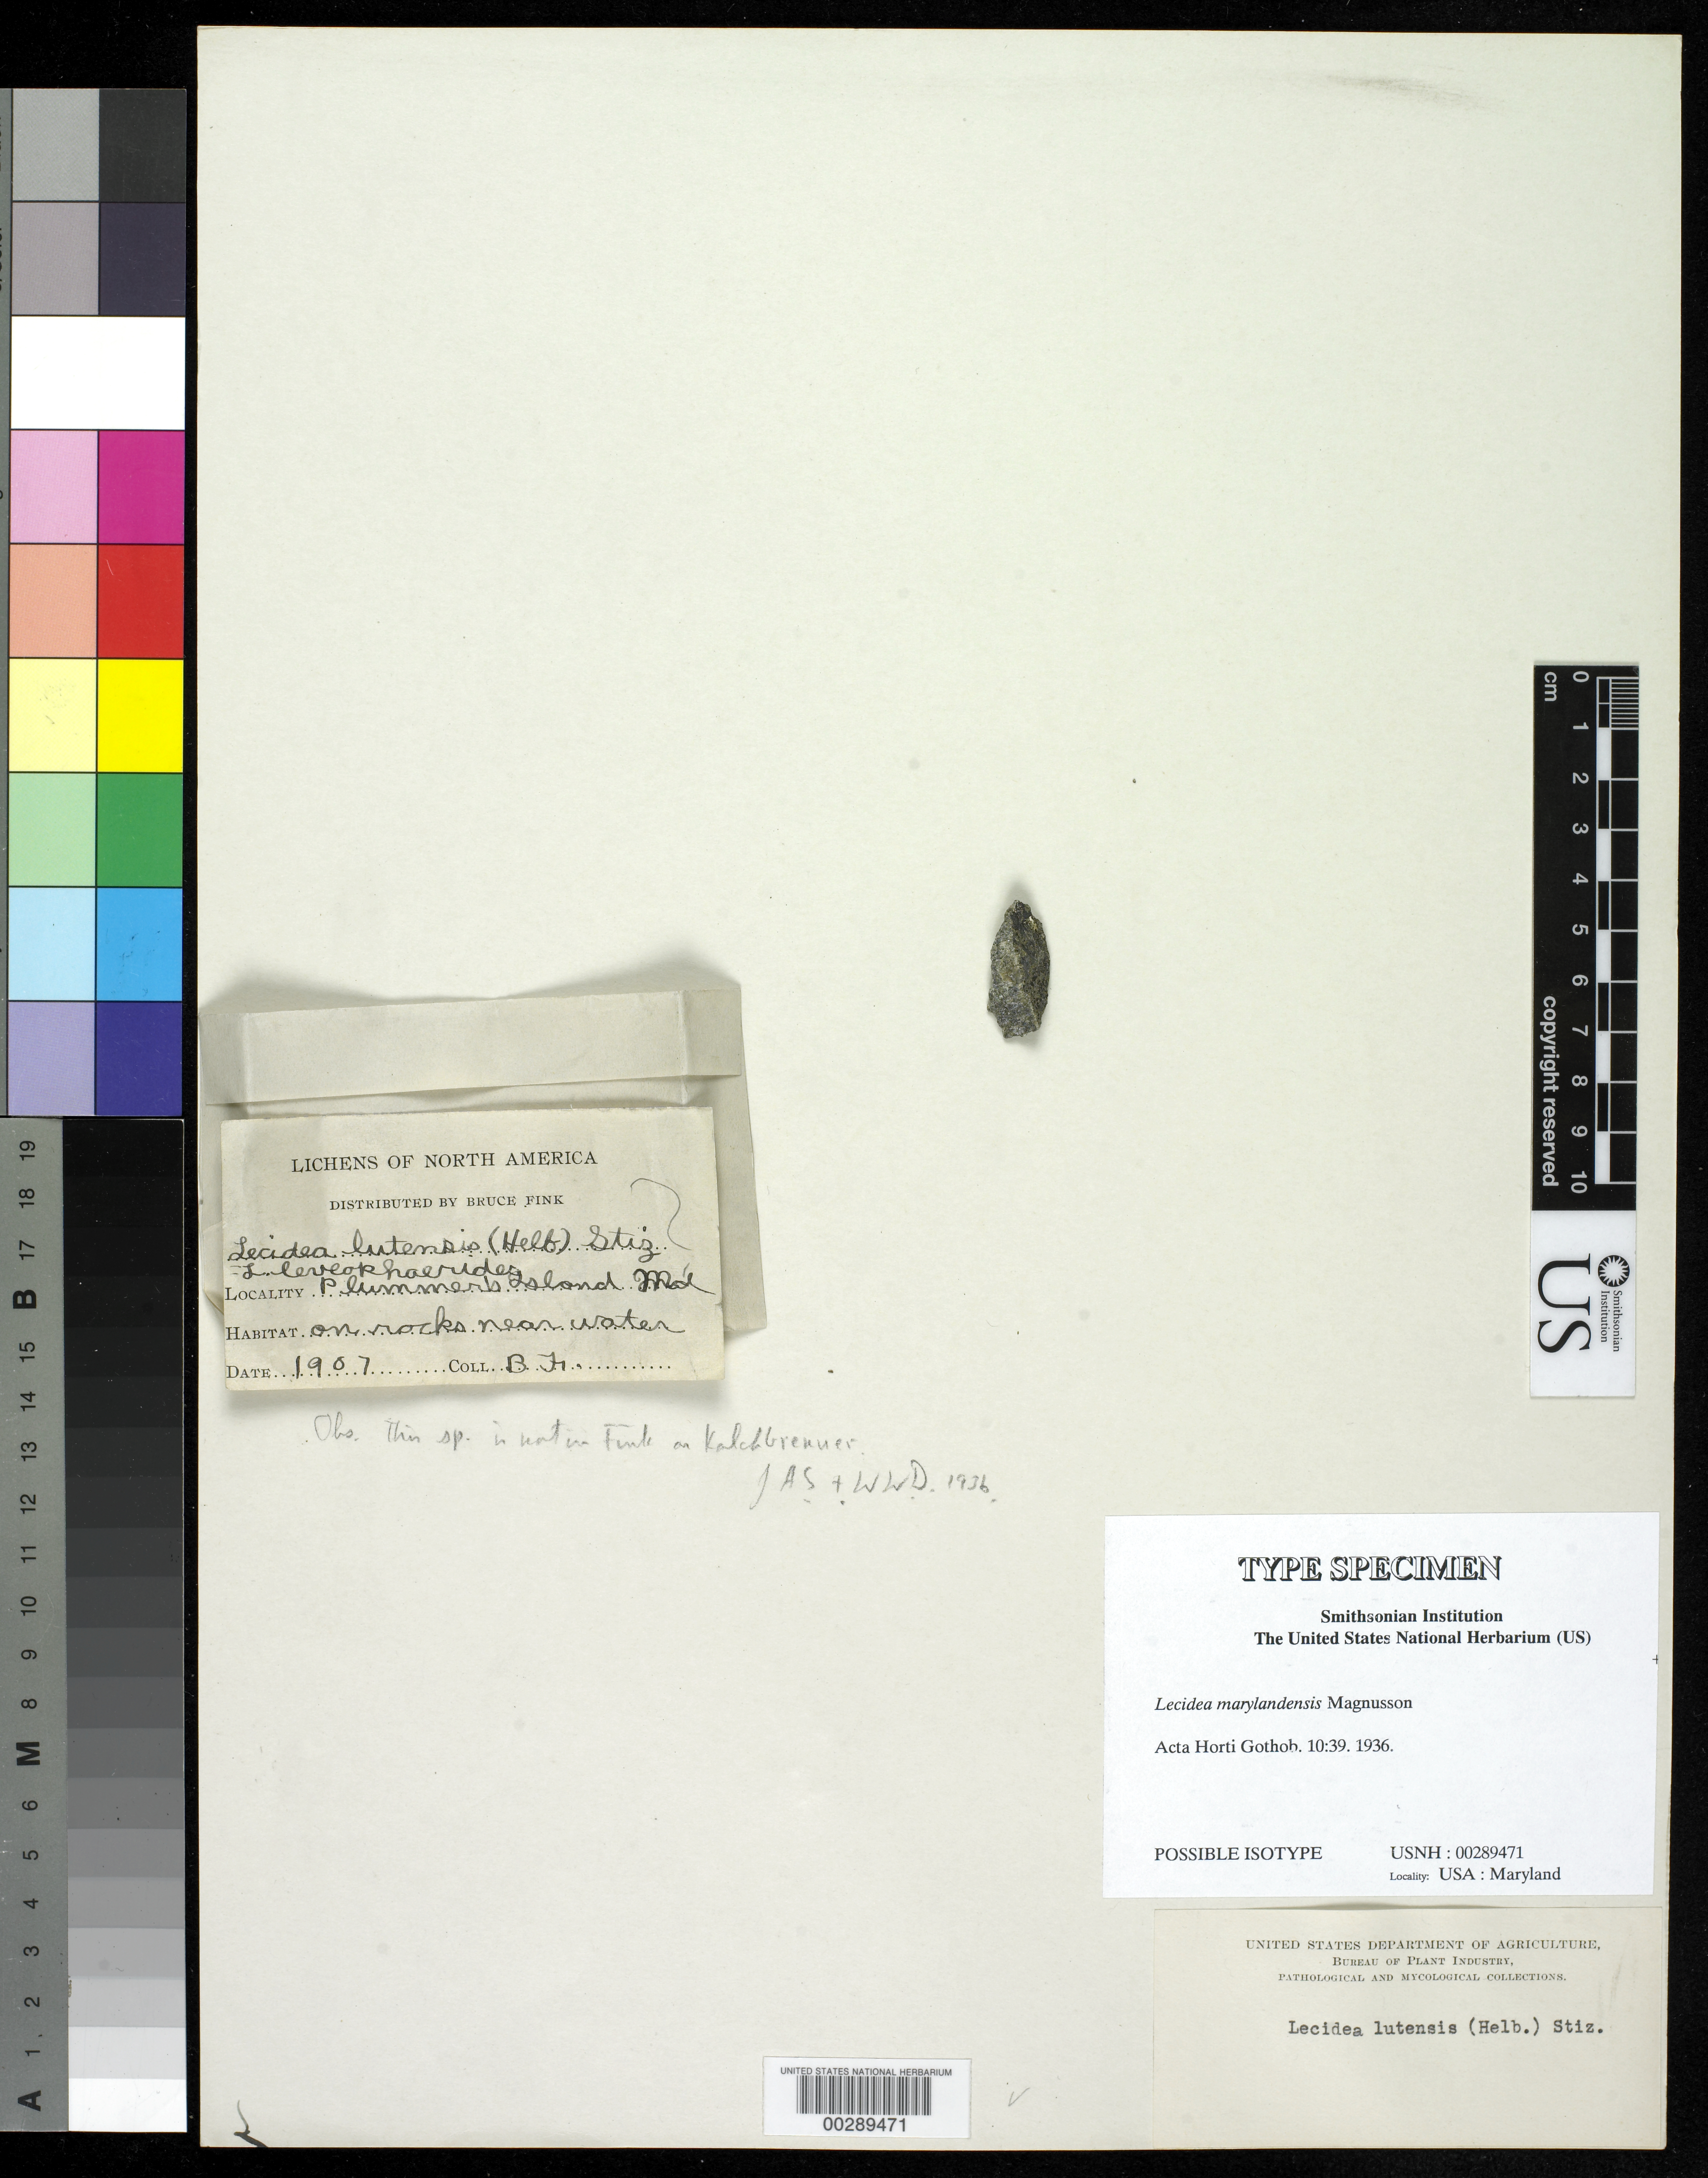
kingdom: Fungi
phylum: Ascomycota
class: Lecanoromycetes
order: Lecideales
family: Lecideaceae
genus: Lecidea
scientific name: Lecidea marylandensis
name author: H. Magn.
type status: Possible Isotype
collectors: B. Fink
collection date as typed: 1907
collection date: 1907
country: United States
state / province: Maryland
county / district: Montgomery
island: Plummers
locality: Plummer's Island, on rocks near water.